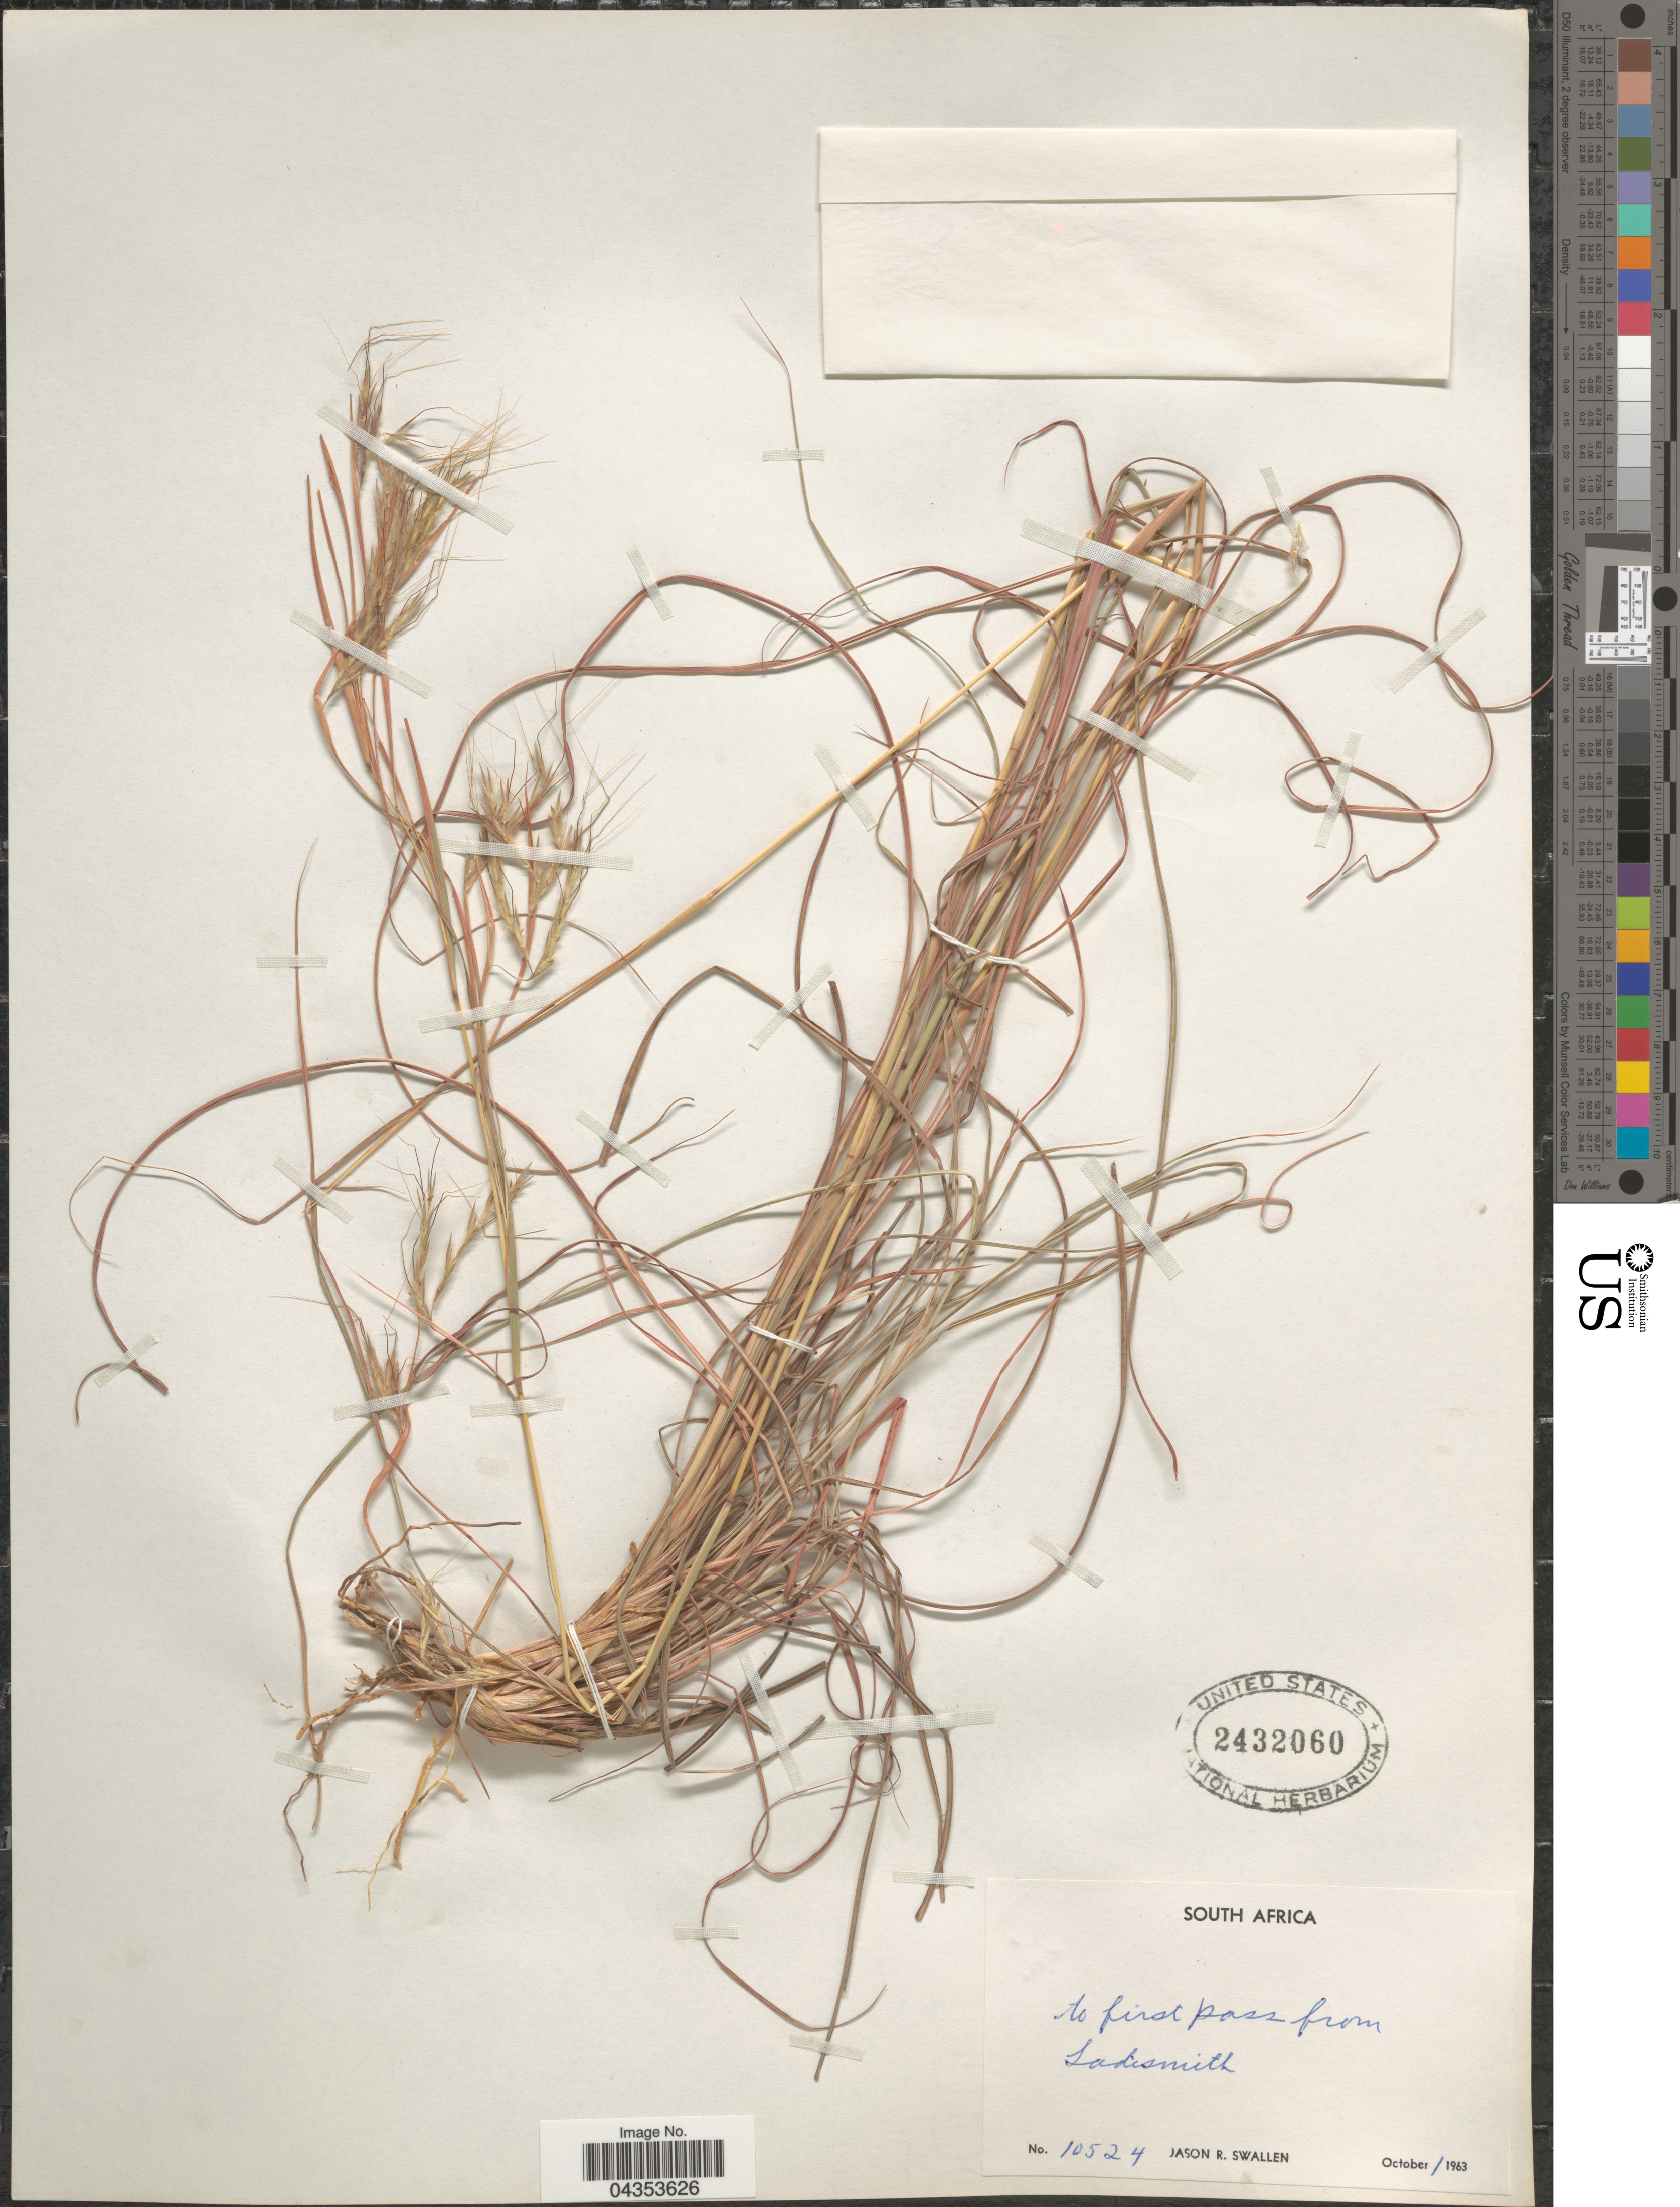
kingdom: Plantae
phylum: Tracheophyta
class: Liliopsida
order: Poales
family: Poaceae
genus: Hyparrhenia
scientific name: Hyparrhenia hirta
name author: (L.) Stapf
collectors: J. R. Swallen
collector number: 10524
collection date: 1963-10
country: South Africa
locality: To first pass from Ladismith.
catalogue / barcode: US 2432060